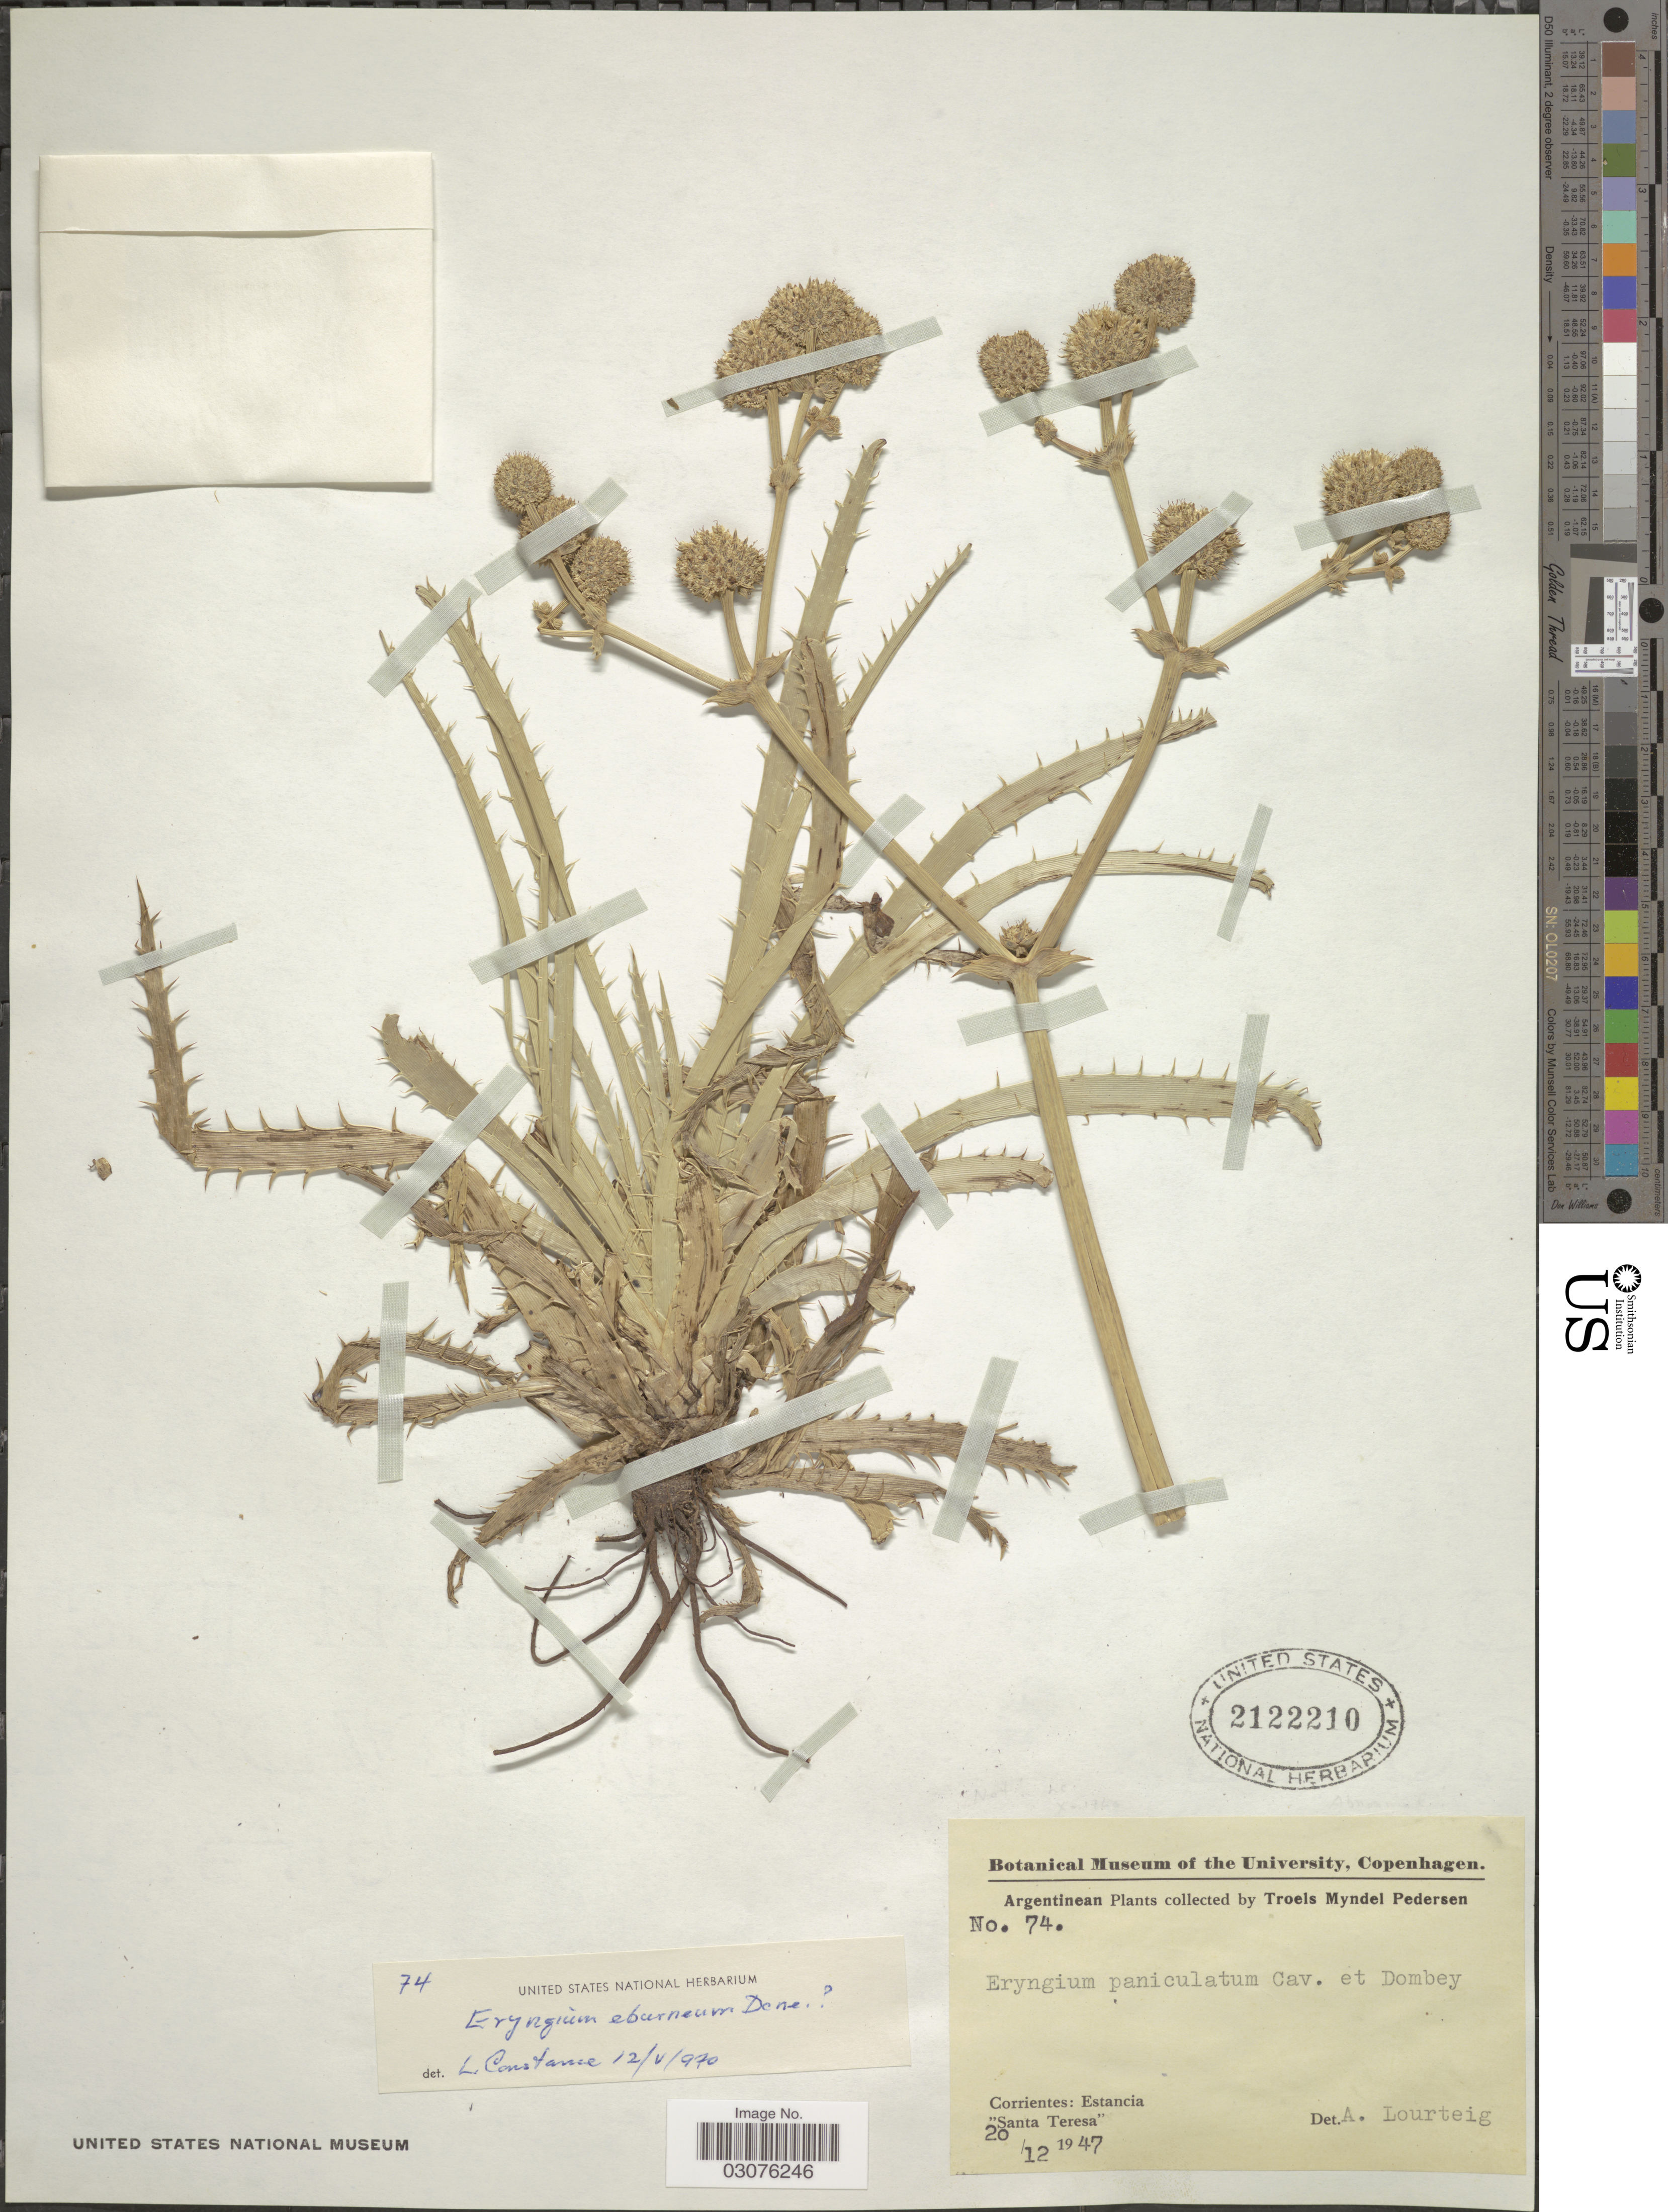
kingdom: Plantae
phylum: Tracheophyta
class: Magnoliopsida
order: Apiales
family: Apiaceae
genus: Eryngium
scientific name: Eryngium eburneum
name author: Decne.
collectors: T. Pederson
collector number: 74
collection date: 1947-12-20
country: Argentina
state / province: Corrientes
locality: Estancia "Santa Teresa".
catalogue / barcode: US 2122210